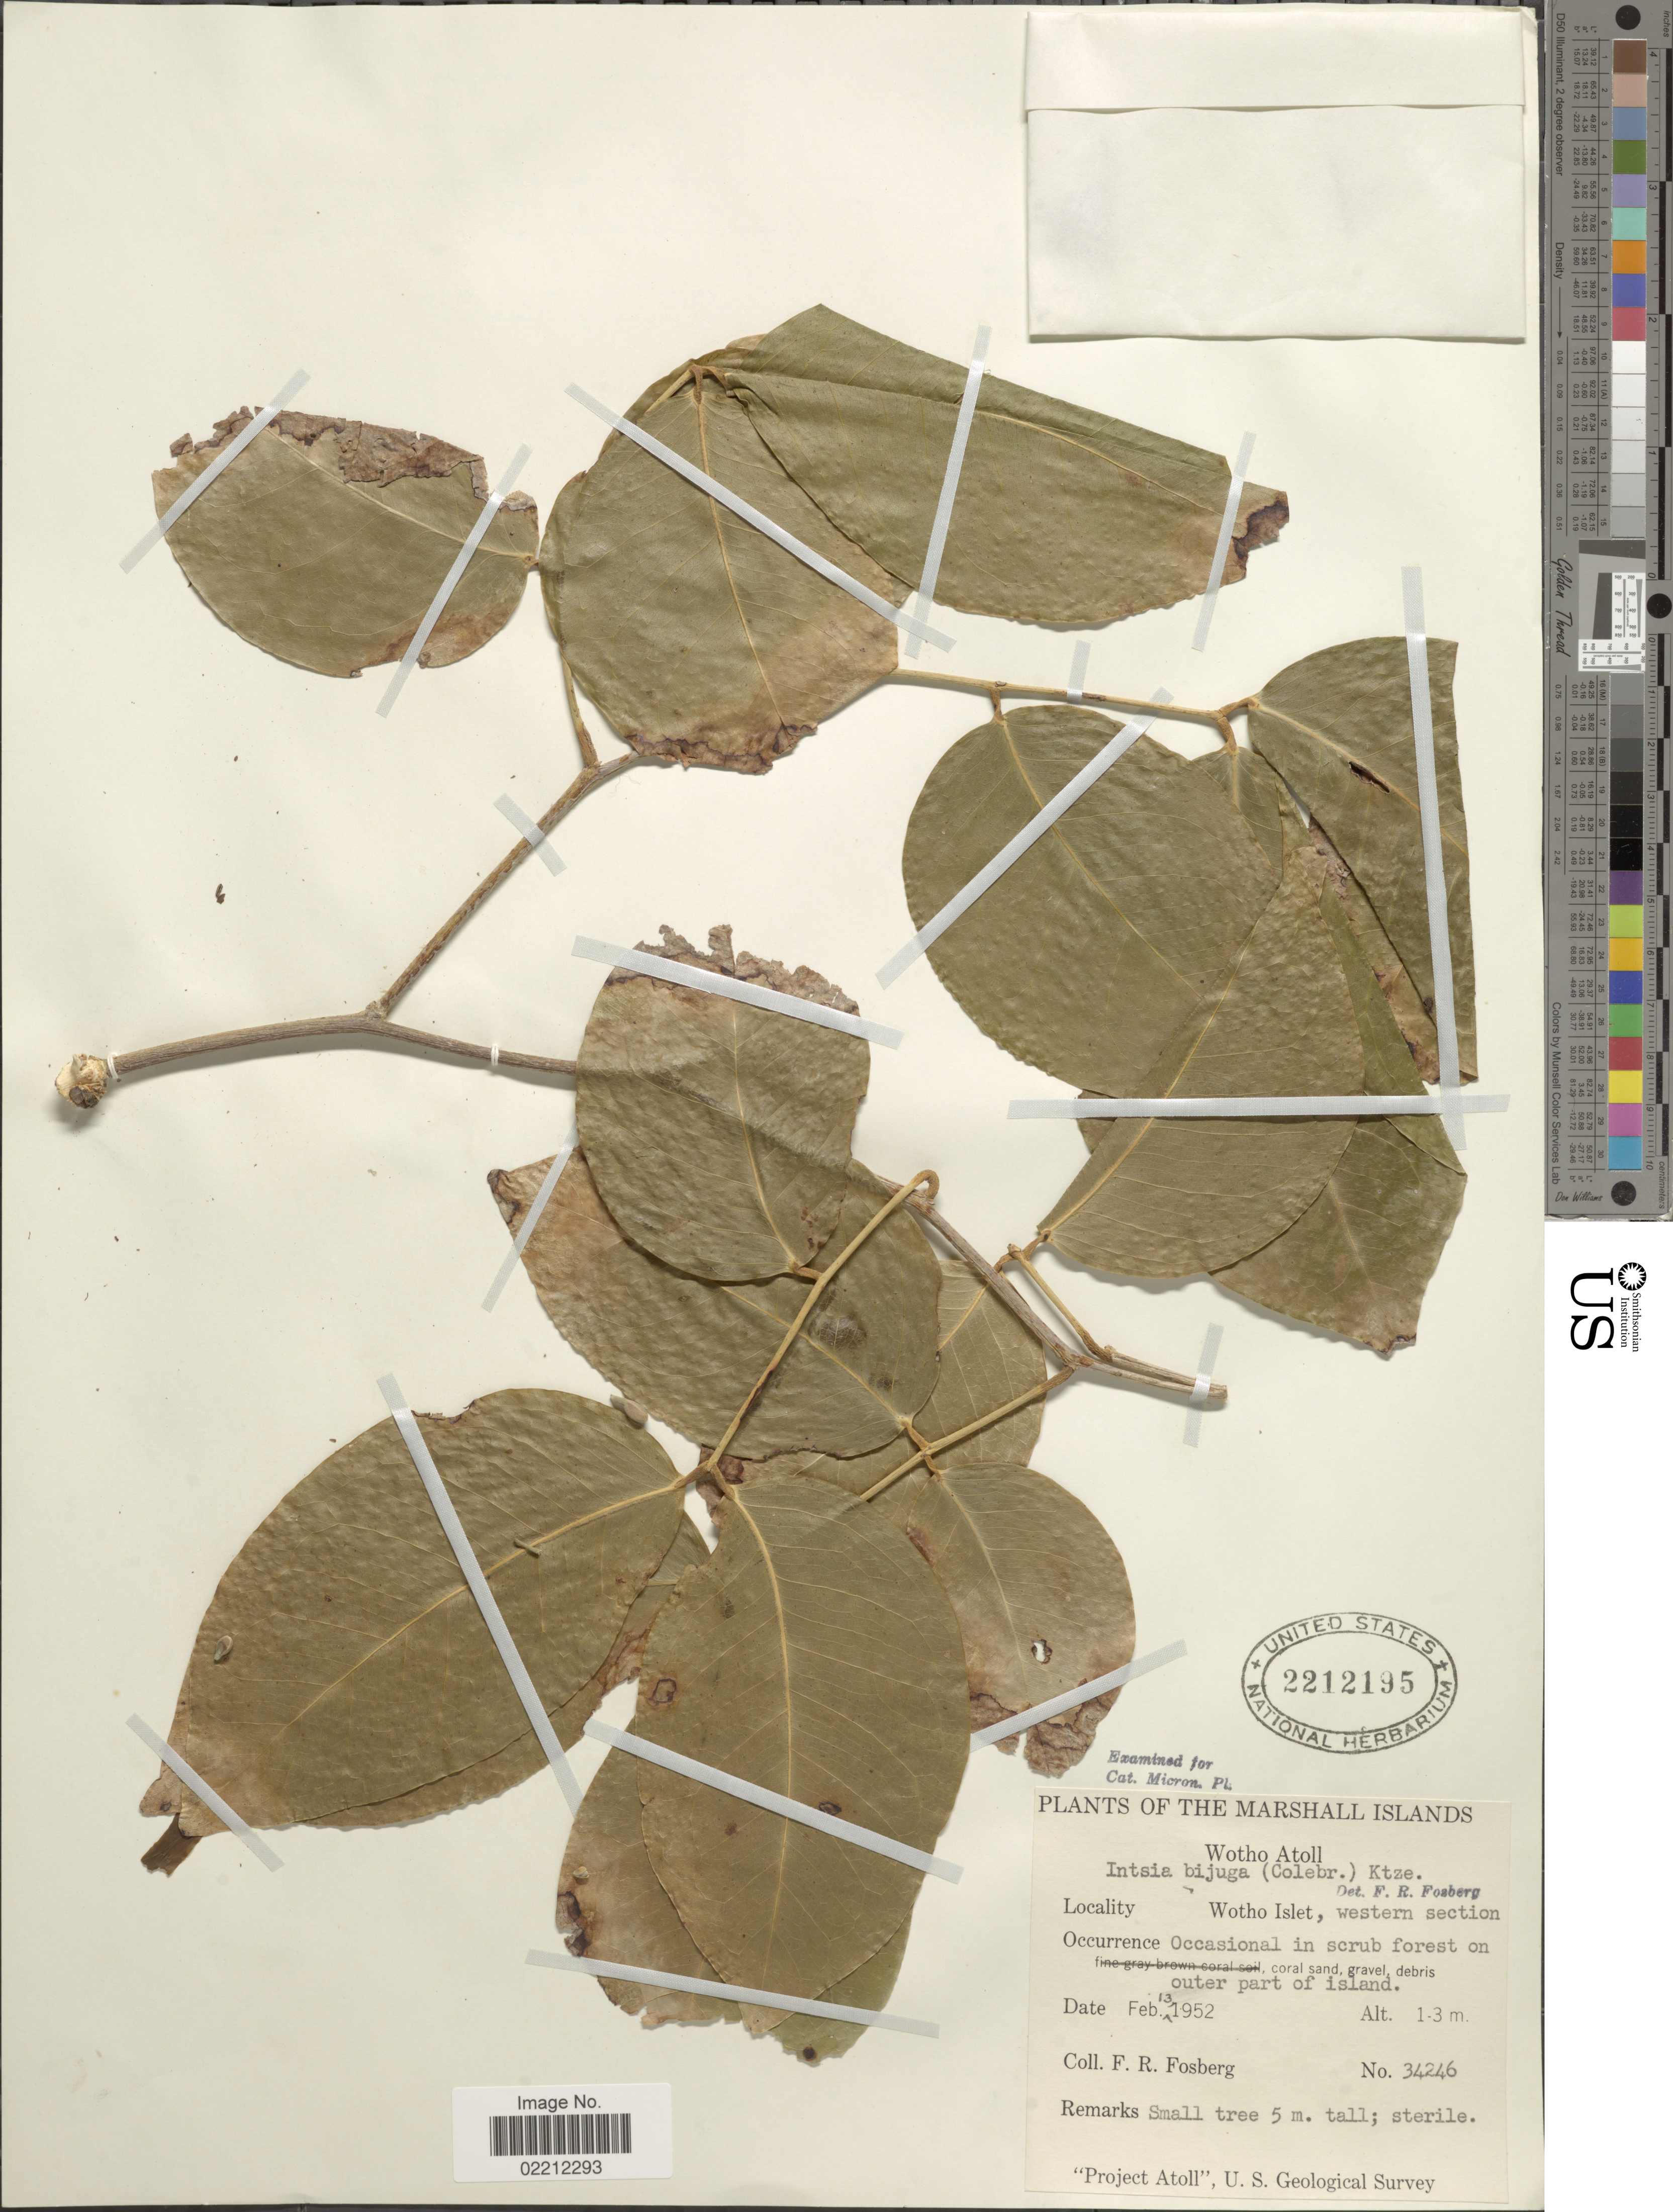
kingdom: Plantae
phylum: Tracheophyta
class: Magnoliopsida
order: Fabales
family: Fabaceae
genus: Intsia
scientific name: Intsia bijuga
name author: (Colebr.) Kuntze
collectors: F. R. Fosberg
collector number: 34246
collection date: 1952-02-13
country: Marshall Islands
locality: Wotho Atoll. Wotho Islet, western section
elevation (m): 1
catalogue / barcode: US 2212195